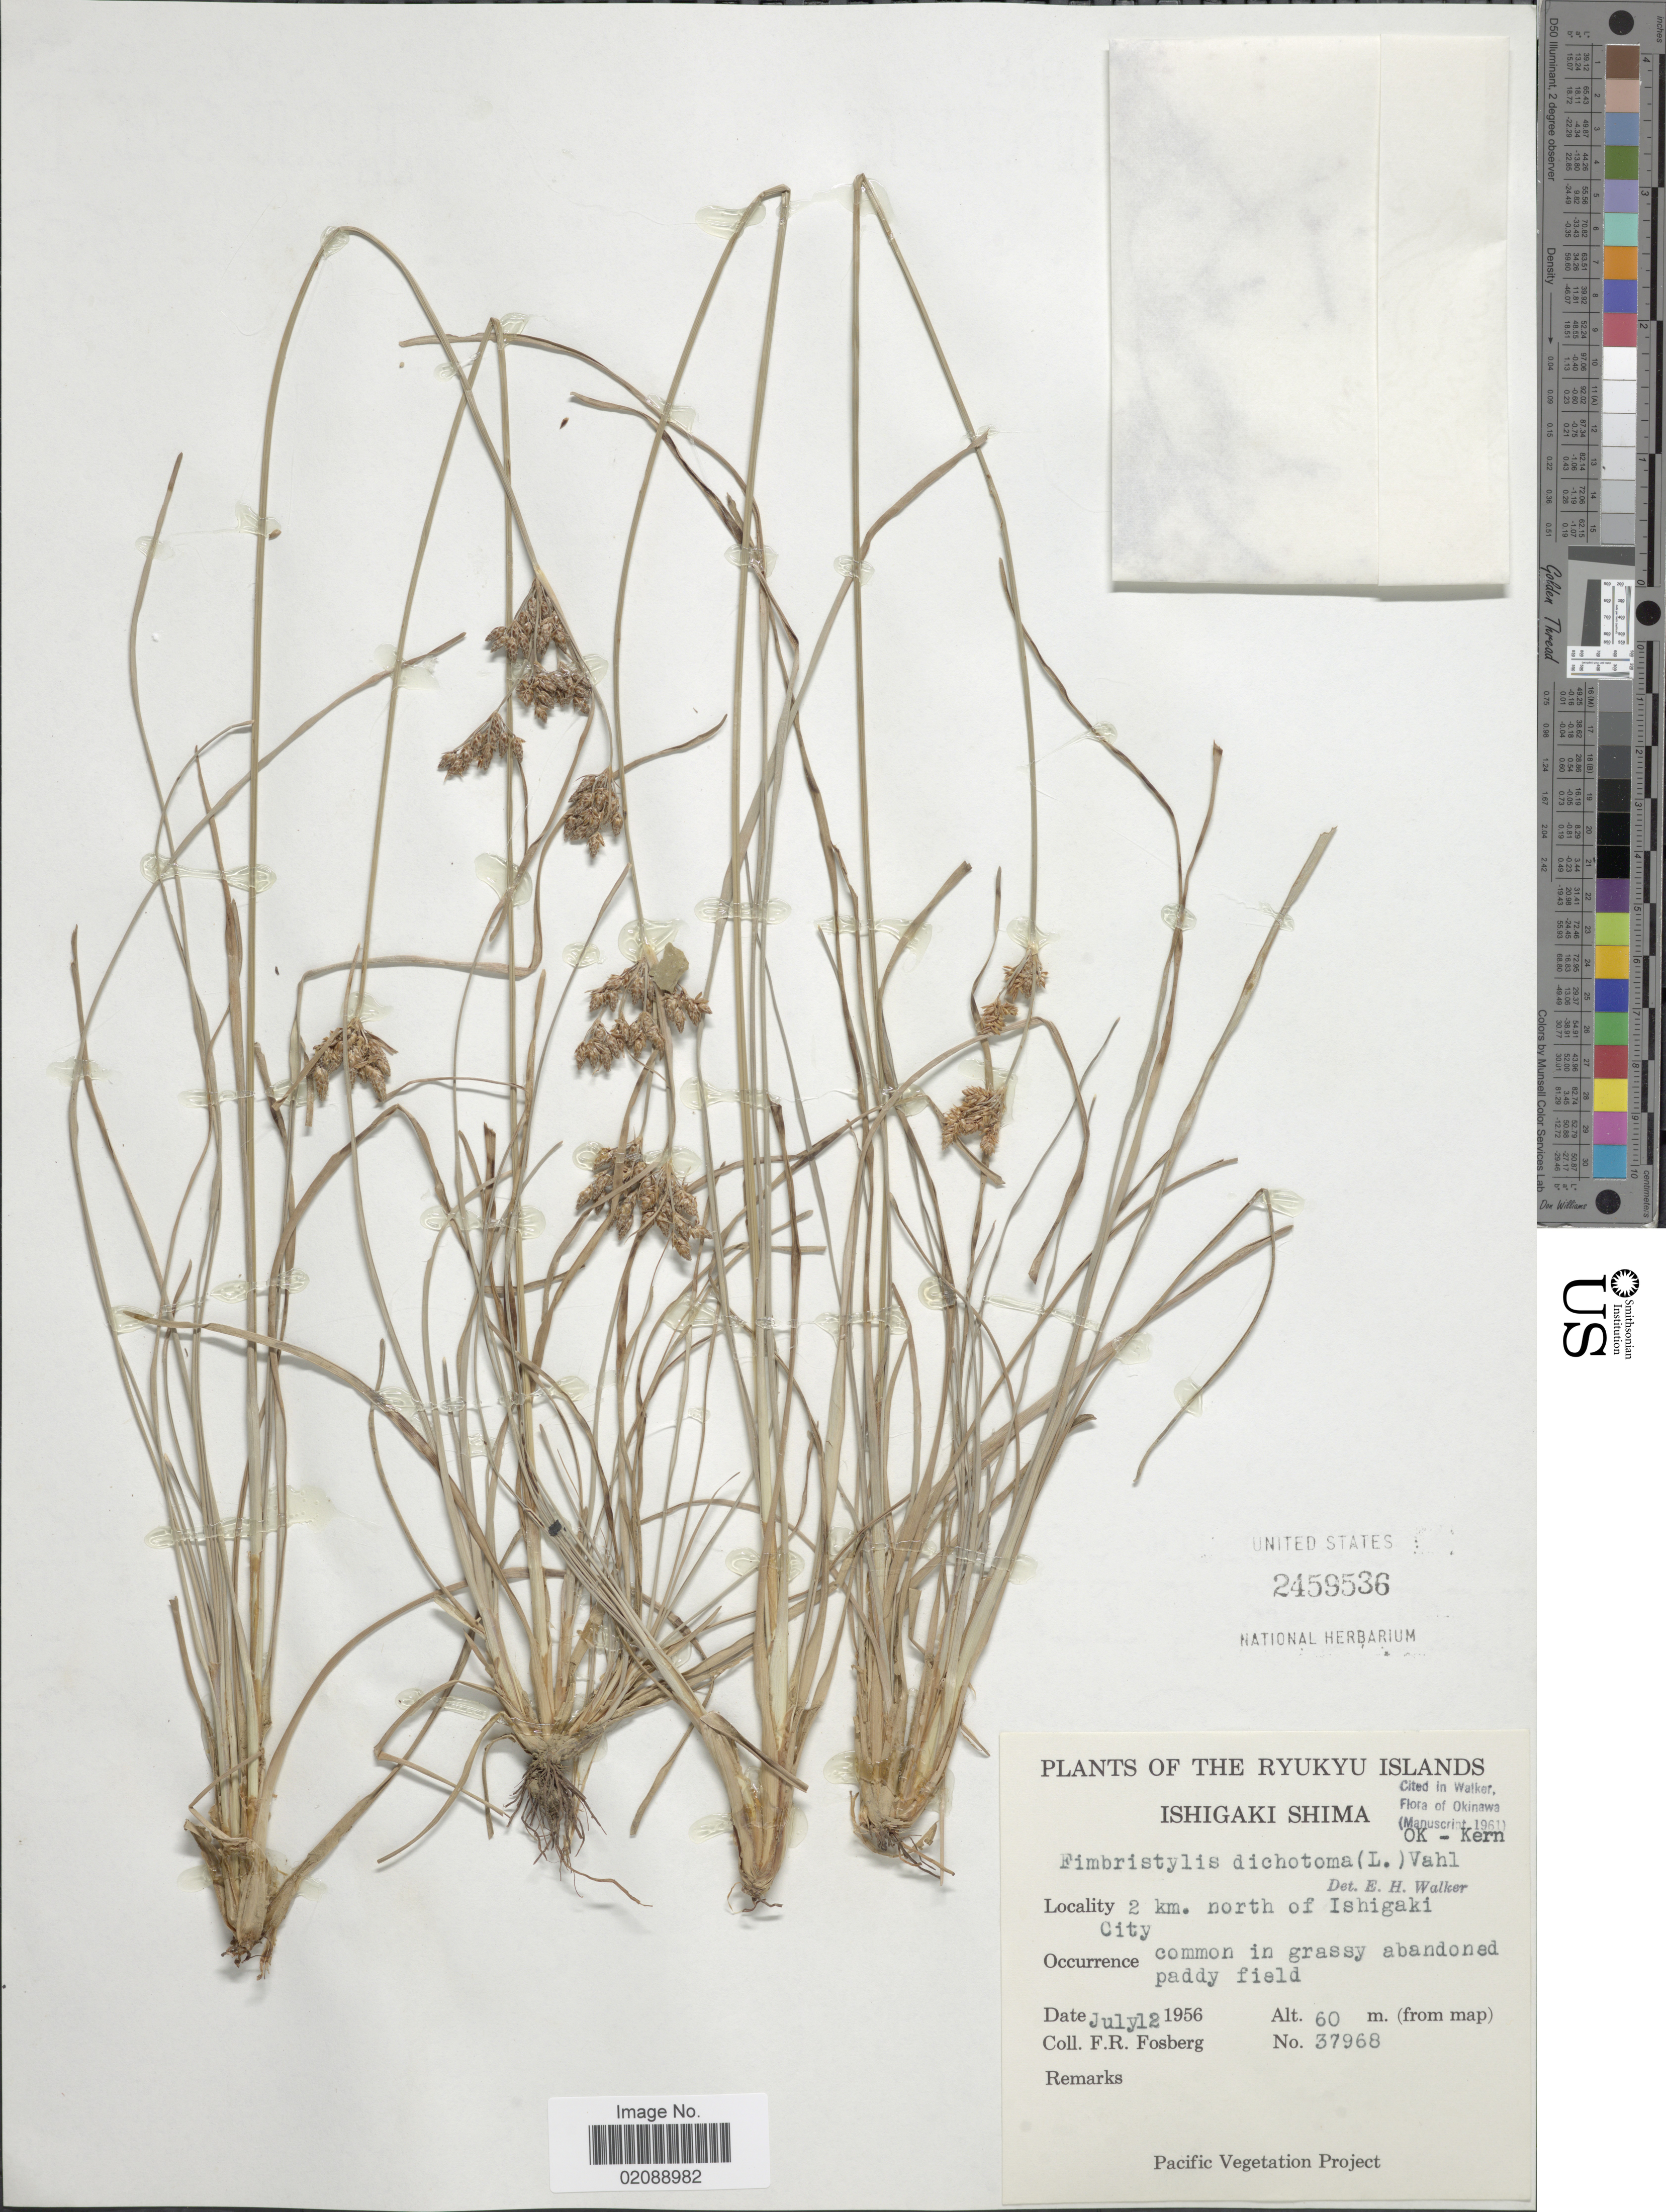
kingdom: Plantae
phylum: Tracheophyta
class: Liliopsida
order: Poales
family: Cyperaceae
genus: Fimbristylis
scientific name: Fimbristylis dichotoma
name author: (L.) Vahl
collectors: F. R. Fosberg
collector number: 37968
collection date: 1956-07-12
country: Japan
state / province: Okinawa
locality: The Ryukyu Islands, Ishigaki Shima, 2 km. north of Ishigaki City, common in grassy abandoned paddy field.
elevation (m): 60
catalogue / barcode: US 2459536